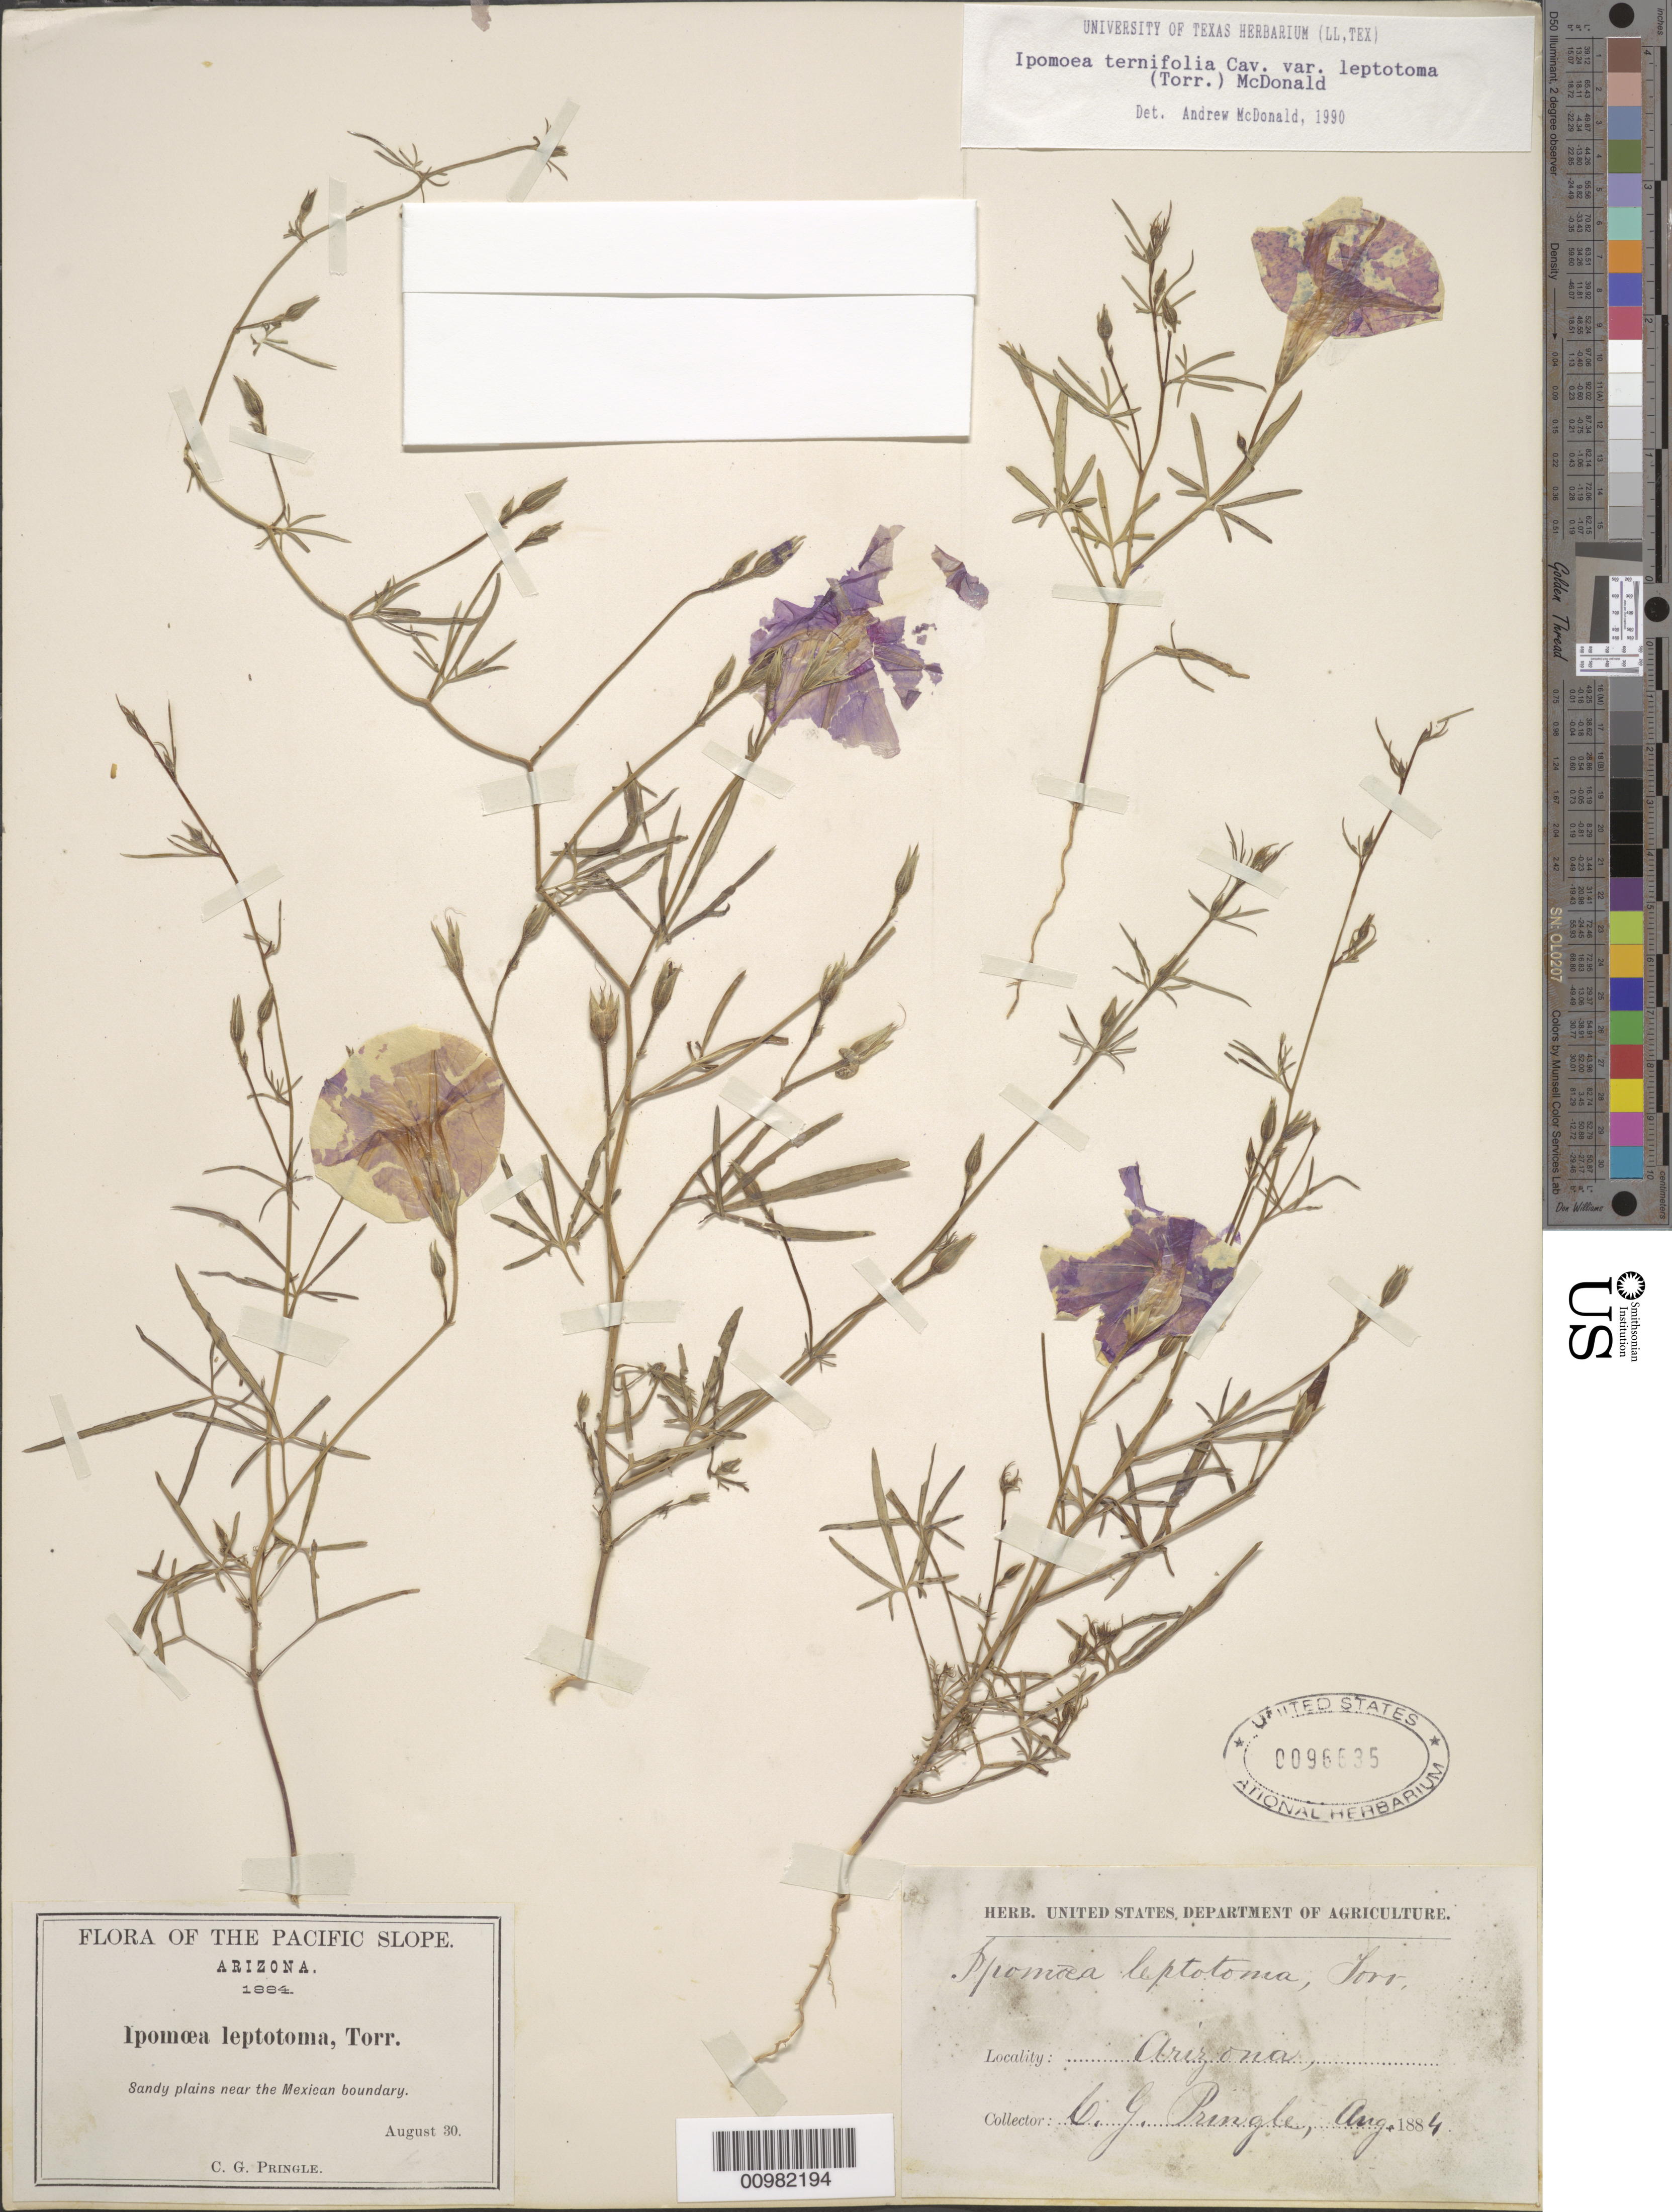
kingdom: Plantae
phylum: Tracheophyta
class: Magnoliopsida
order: Solanales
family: Convolvulaceae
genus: Ipomoea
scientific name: Ipomoea ternifolia var. leptotoma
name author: (Torr.) J.A. McDonald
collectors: C. G. Pringle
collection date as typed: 30 Aug 1884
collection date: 1884-08-30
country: United States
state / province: Arizona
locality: Sandy plains near the Mexican boundary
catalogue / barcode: US 96635